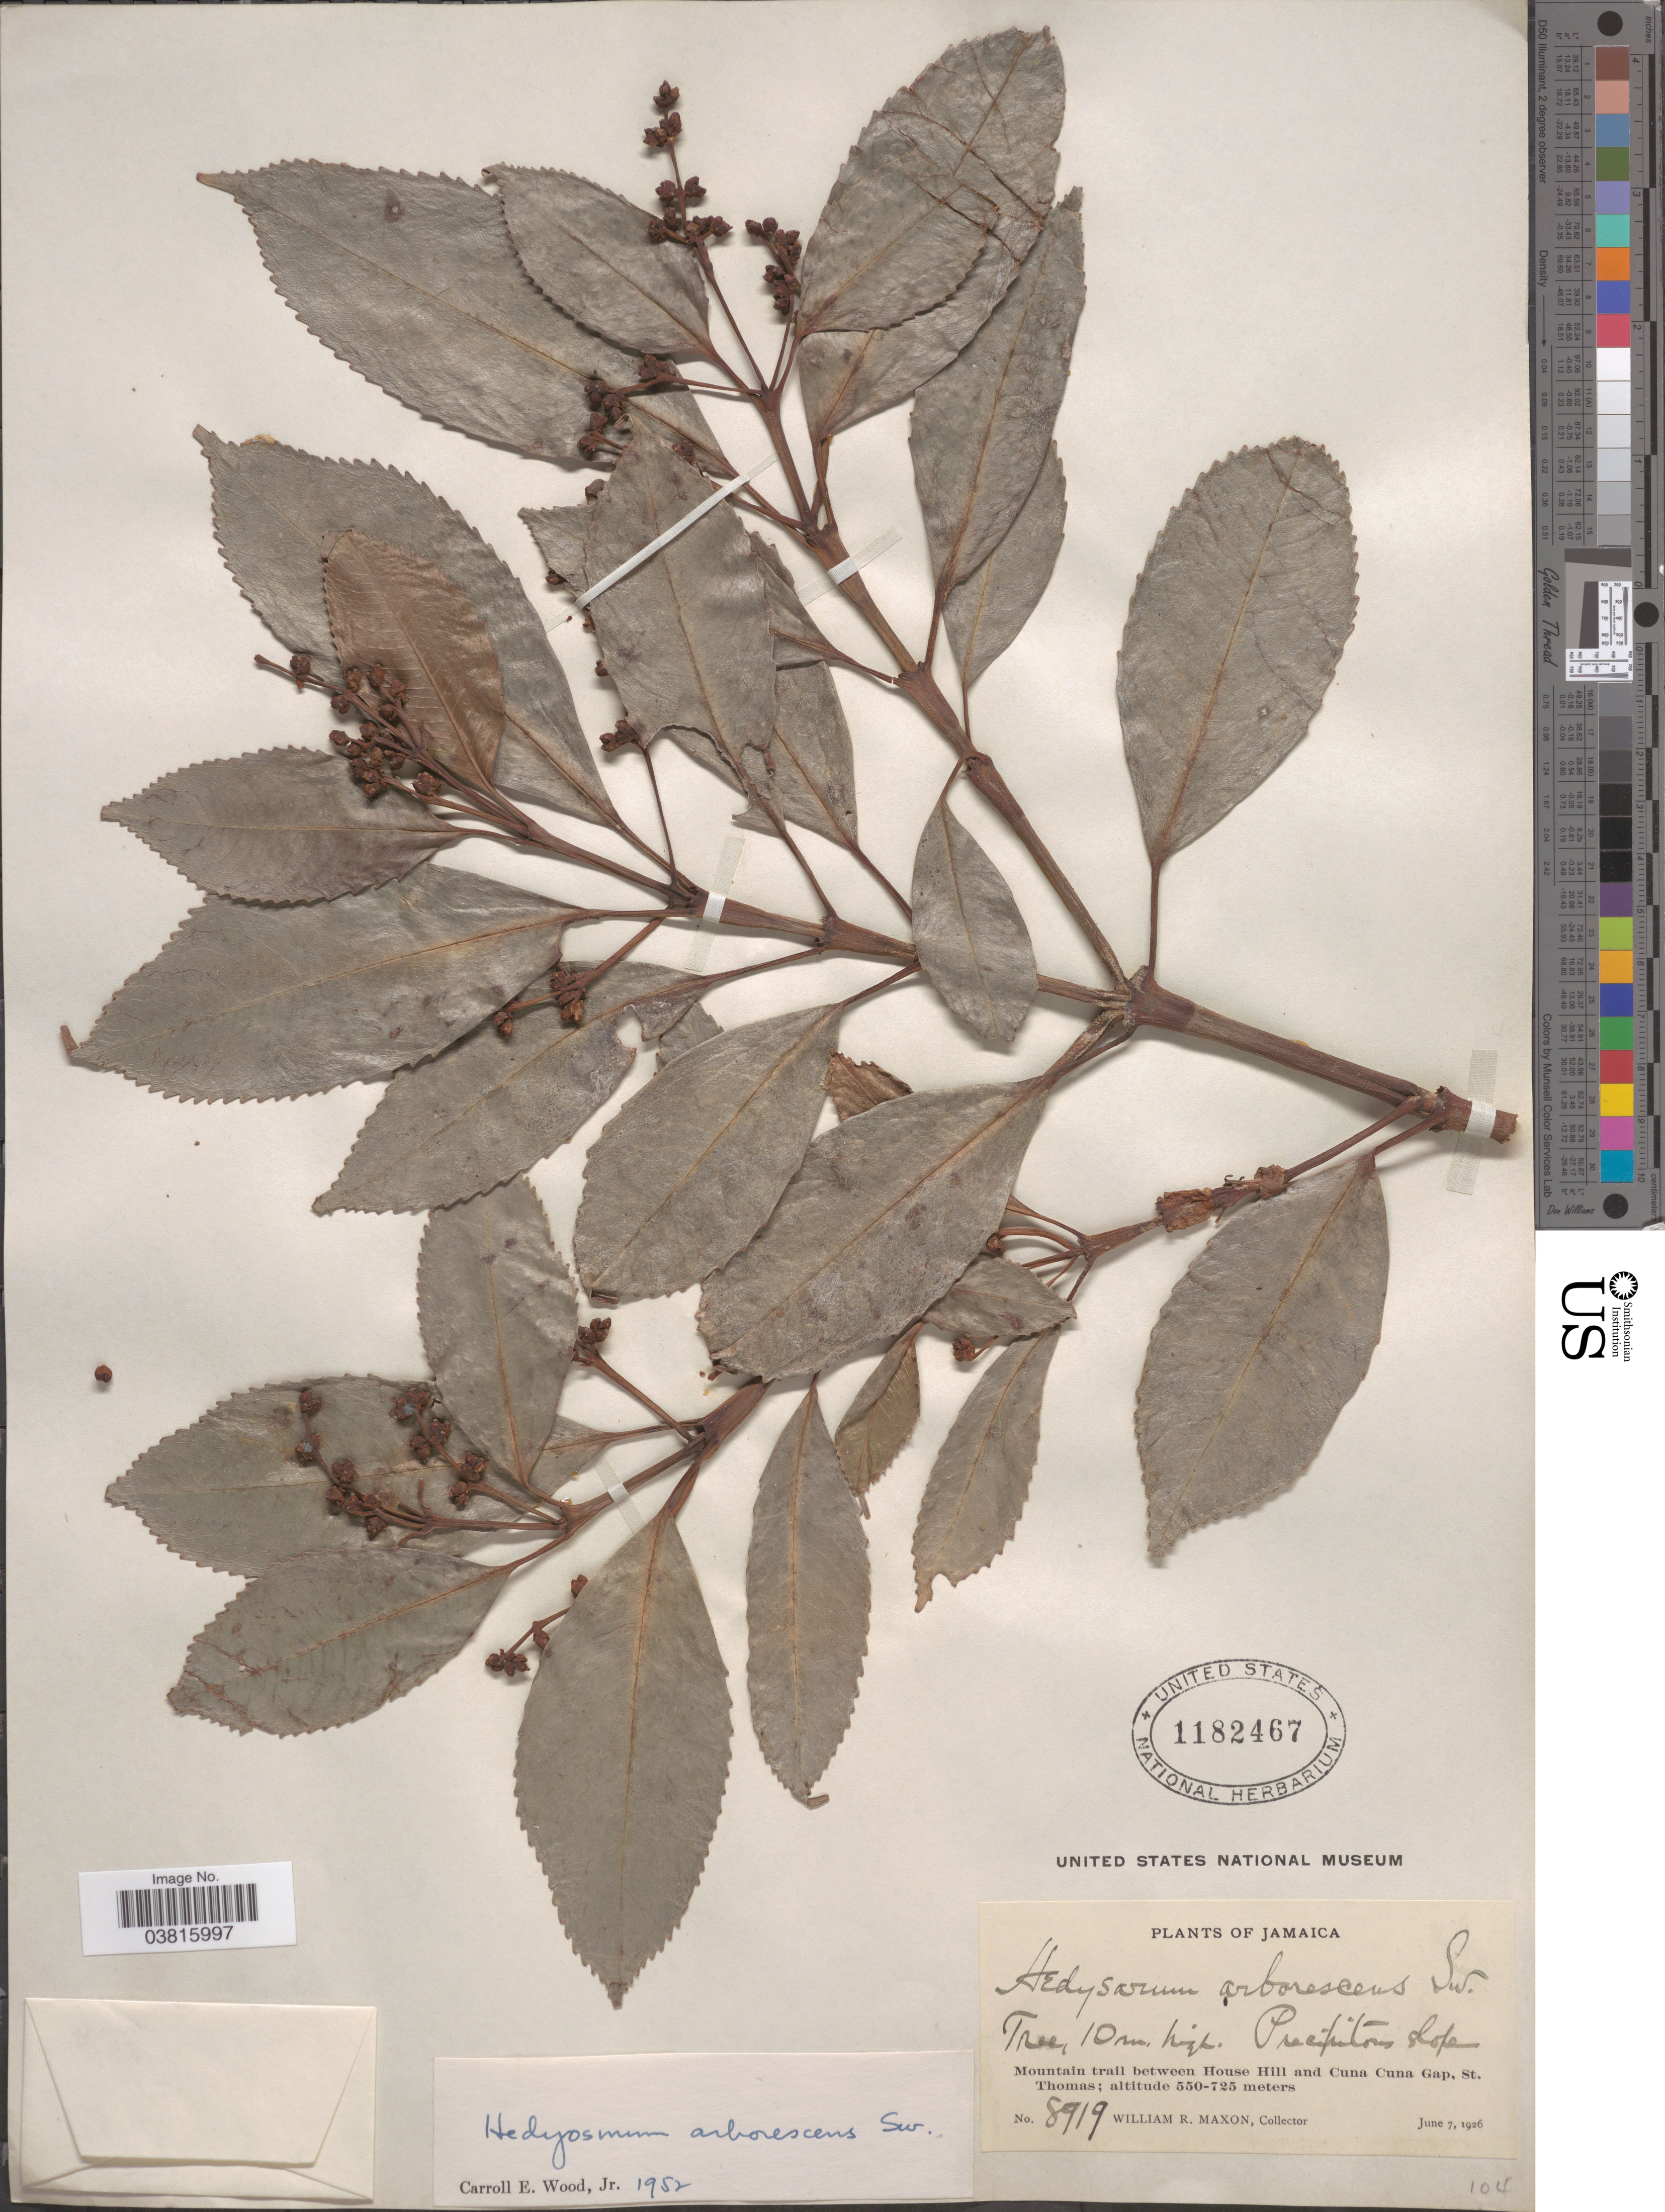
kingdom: Plantae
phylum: Tracheophyta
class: Magnoliopsida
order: Chloranthales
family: Chloranthaceae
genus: Hedyosmum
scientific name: Hedyosmum arborescens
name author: Sw.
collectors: W. R. Maxon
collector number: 8919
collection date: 1926-06-07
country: Jamaica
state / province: Saint Thomas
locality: Mountain trail between House Hill and Cuna Cuna Gap.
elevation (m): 550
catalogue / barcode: US 1182467